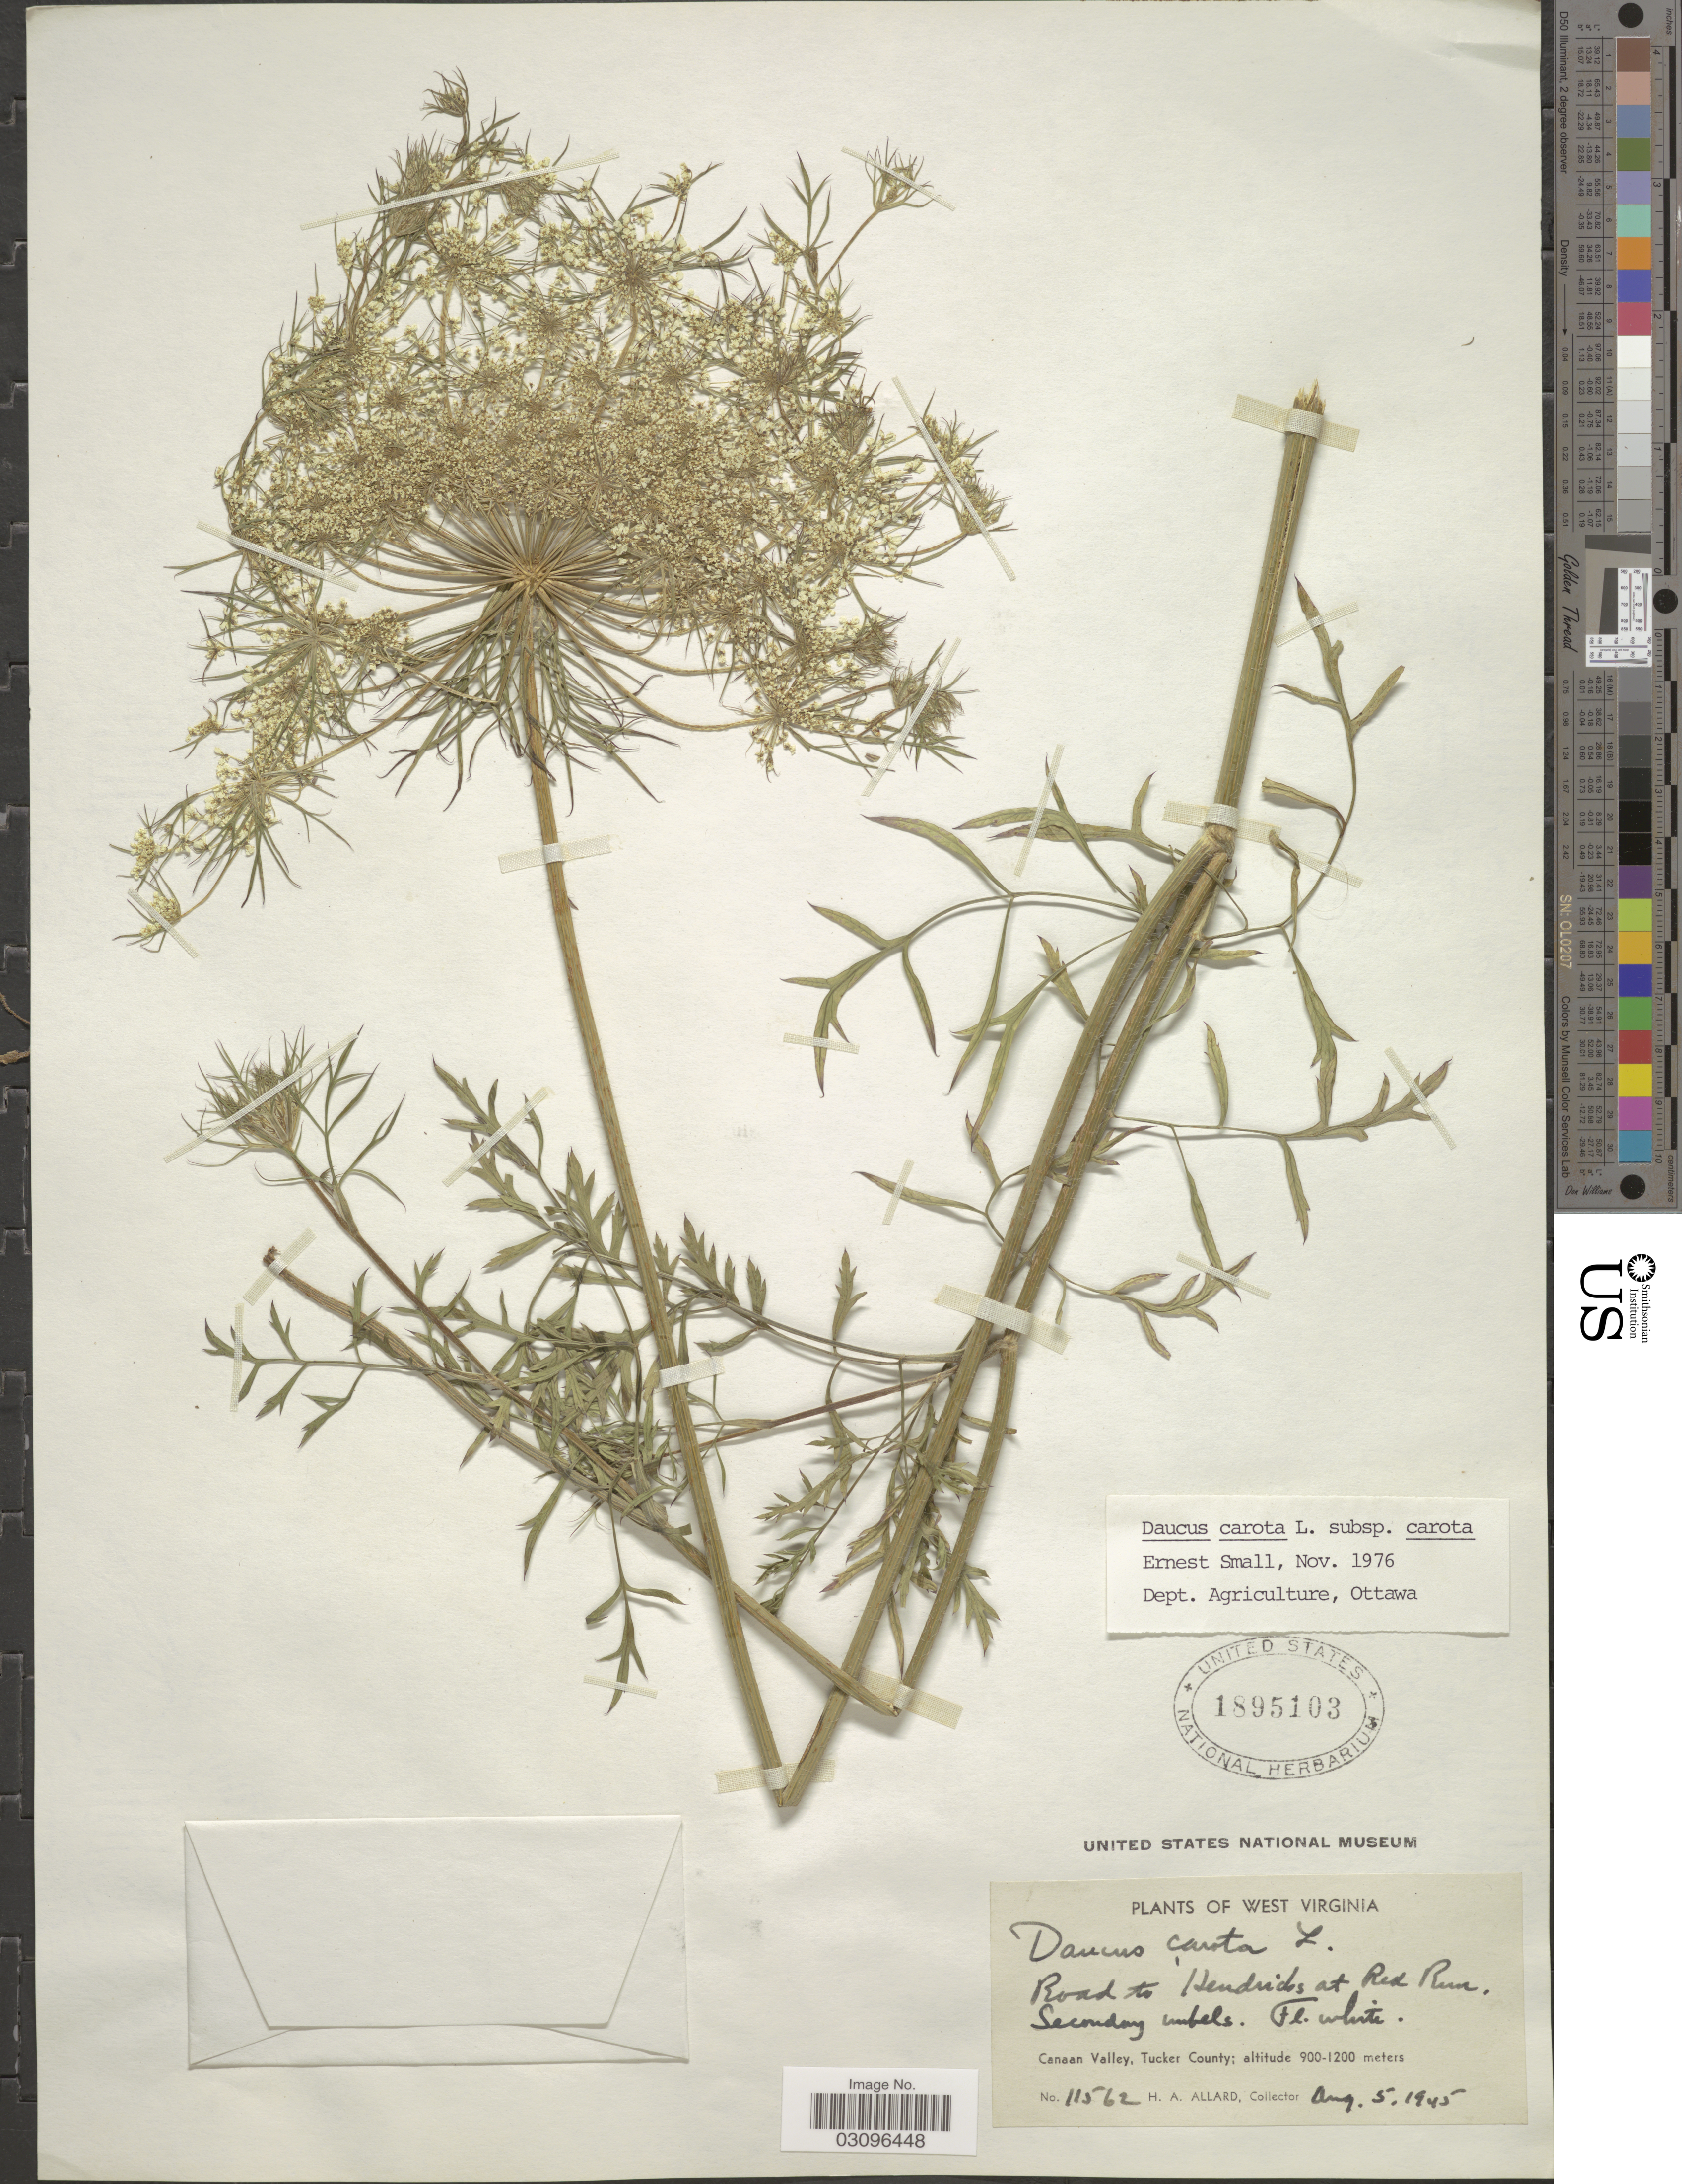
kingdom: Plantae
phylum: Tracheophyta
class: Magnoliopsida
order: Apiales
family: Apiaceae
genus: Daucus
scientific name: Daucus carota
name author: L.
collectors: H. A. Allard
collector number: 11562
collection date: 1945-08-05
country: United States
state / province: West Virginia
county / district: Tucker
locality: Road to Hendricks at Red Run. Canaan Valley, Tucker County.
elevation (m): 900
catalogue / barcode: US 1895103